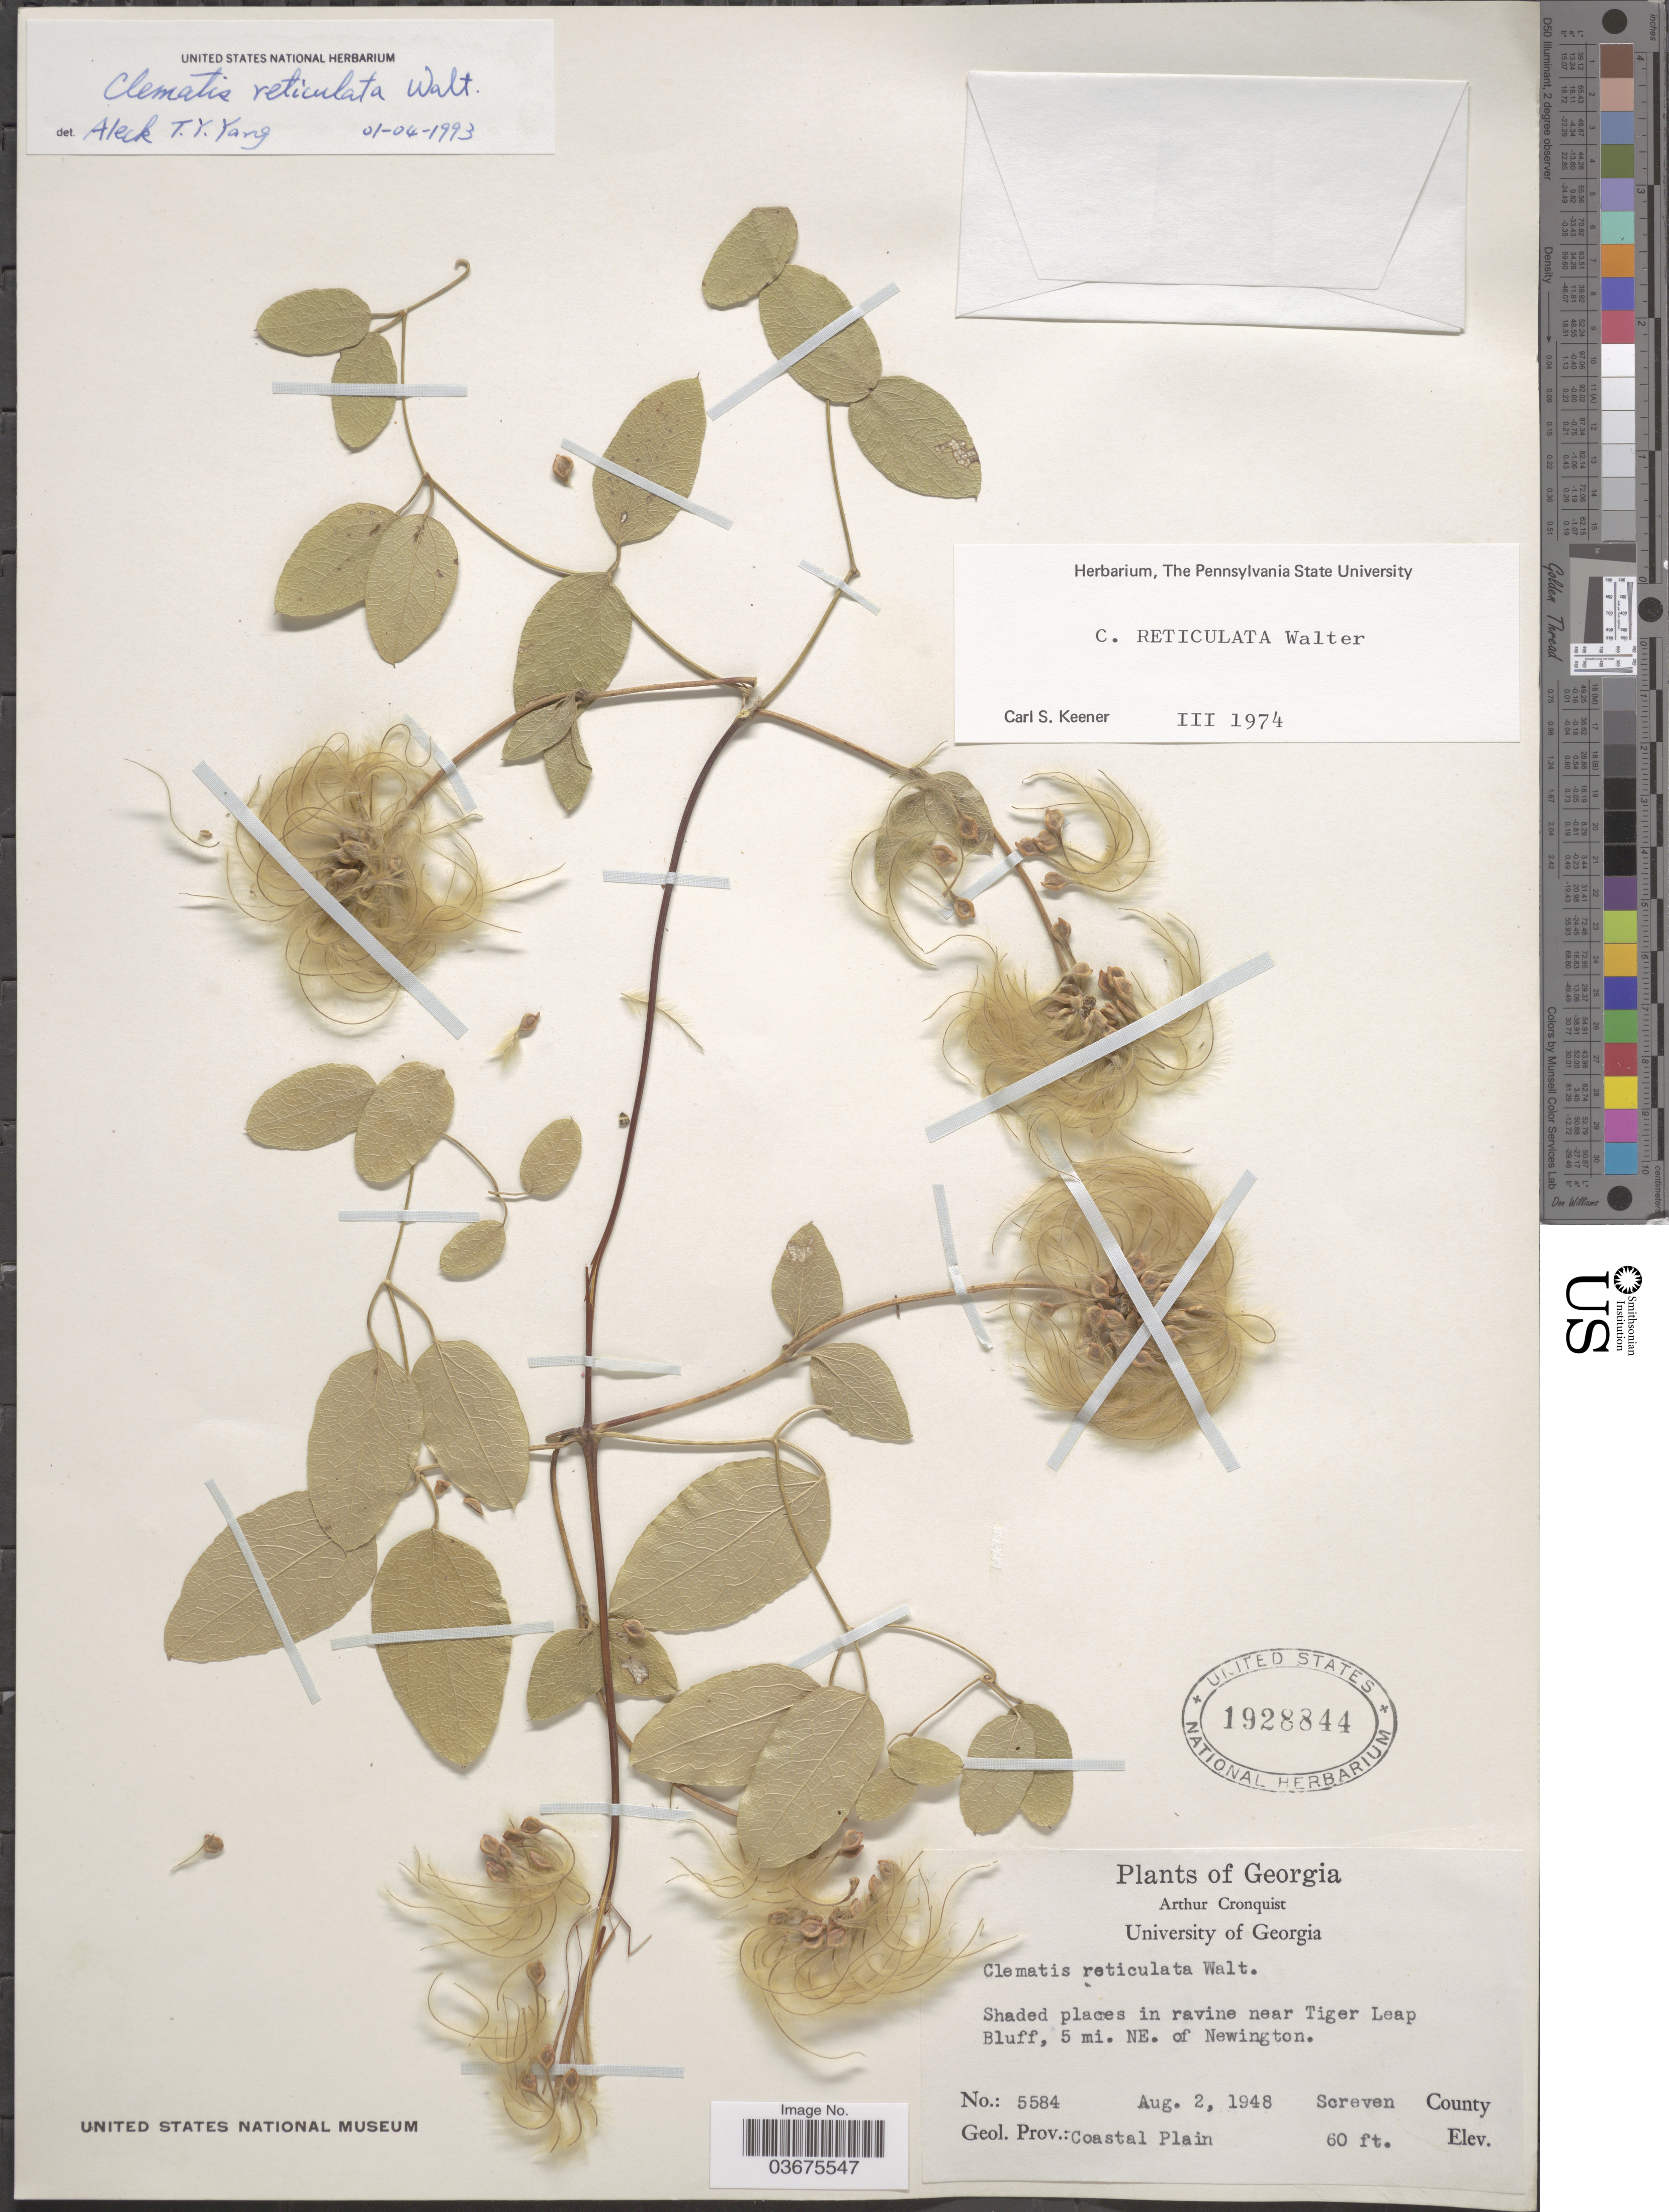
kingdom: Plantae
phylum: Tracheophyta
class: Magnoliopsida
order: Ranunculales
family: Ranunculaceae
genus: Clematis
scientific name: Clematis reticulata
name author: Walter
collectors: A. J. Cronquist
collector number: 5584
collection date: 1948-08-02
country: United States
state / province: Georgia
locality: Shaded places in ravine near Tiger Leap Bluff, 5 mi. NE. of Newington. Screven County. Geol. Prov.: Coastal Plain.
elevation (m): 18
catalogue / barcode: US 1928844